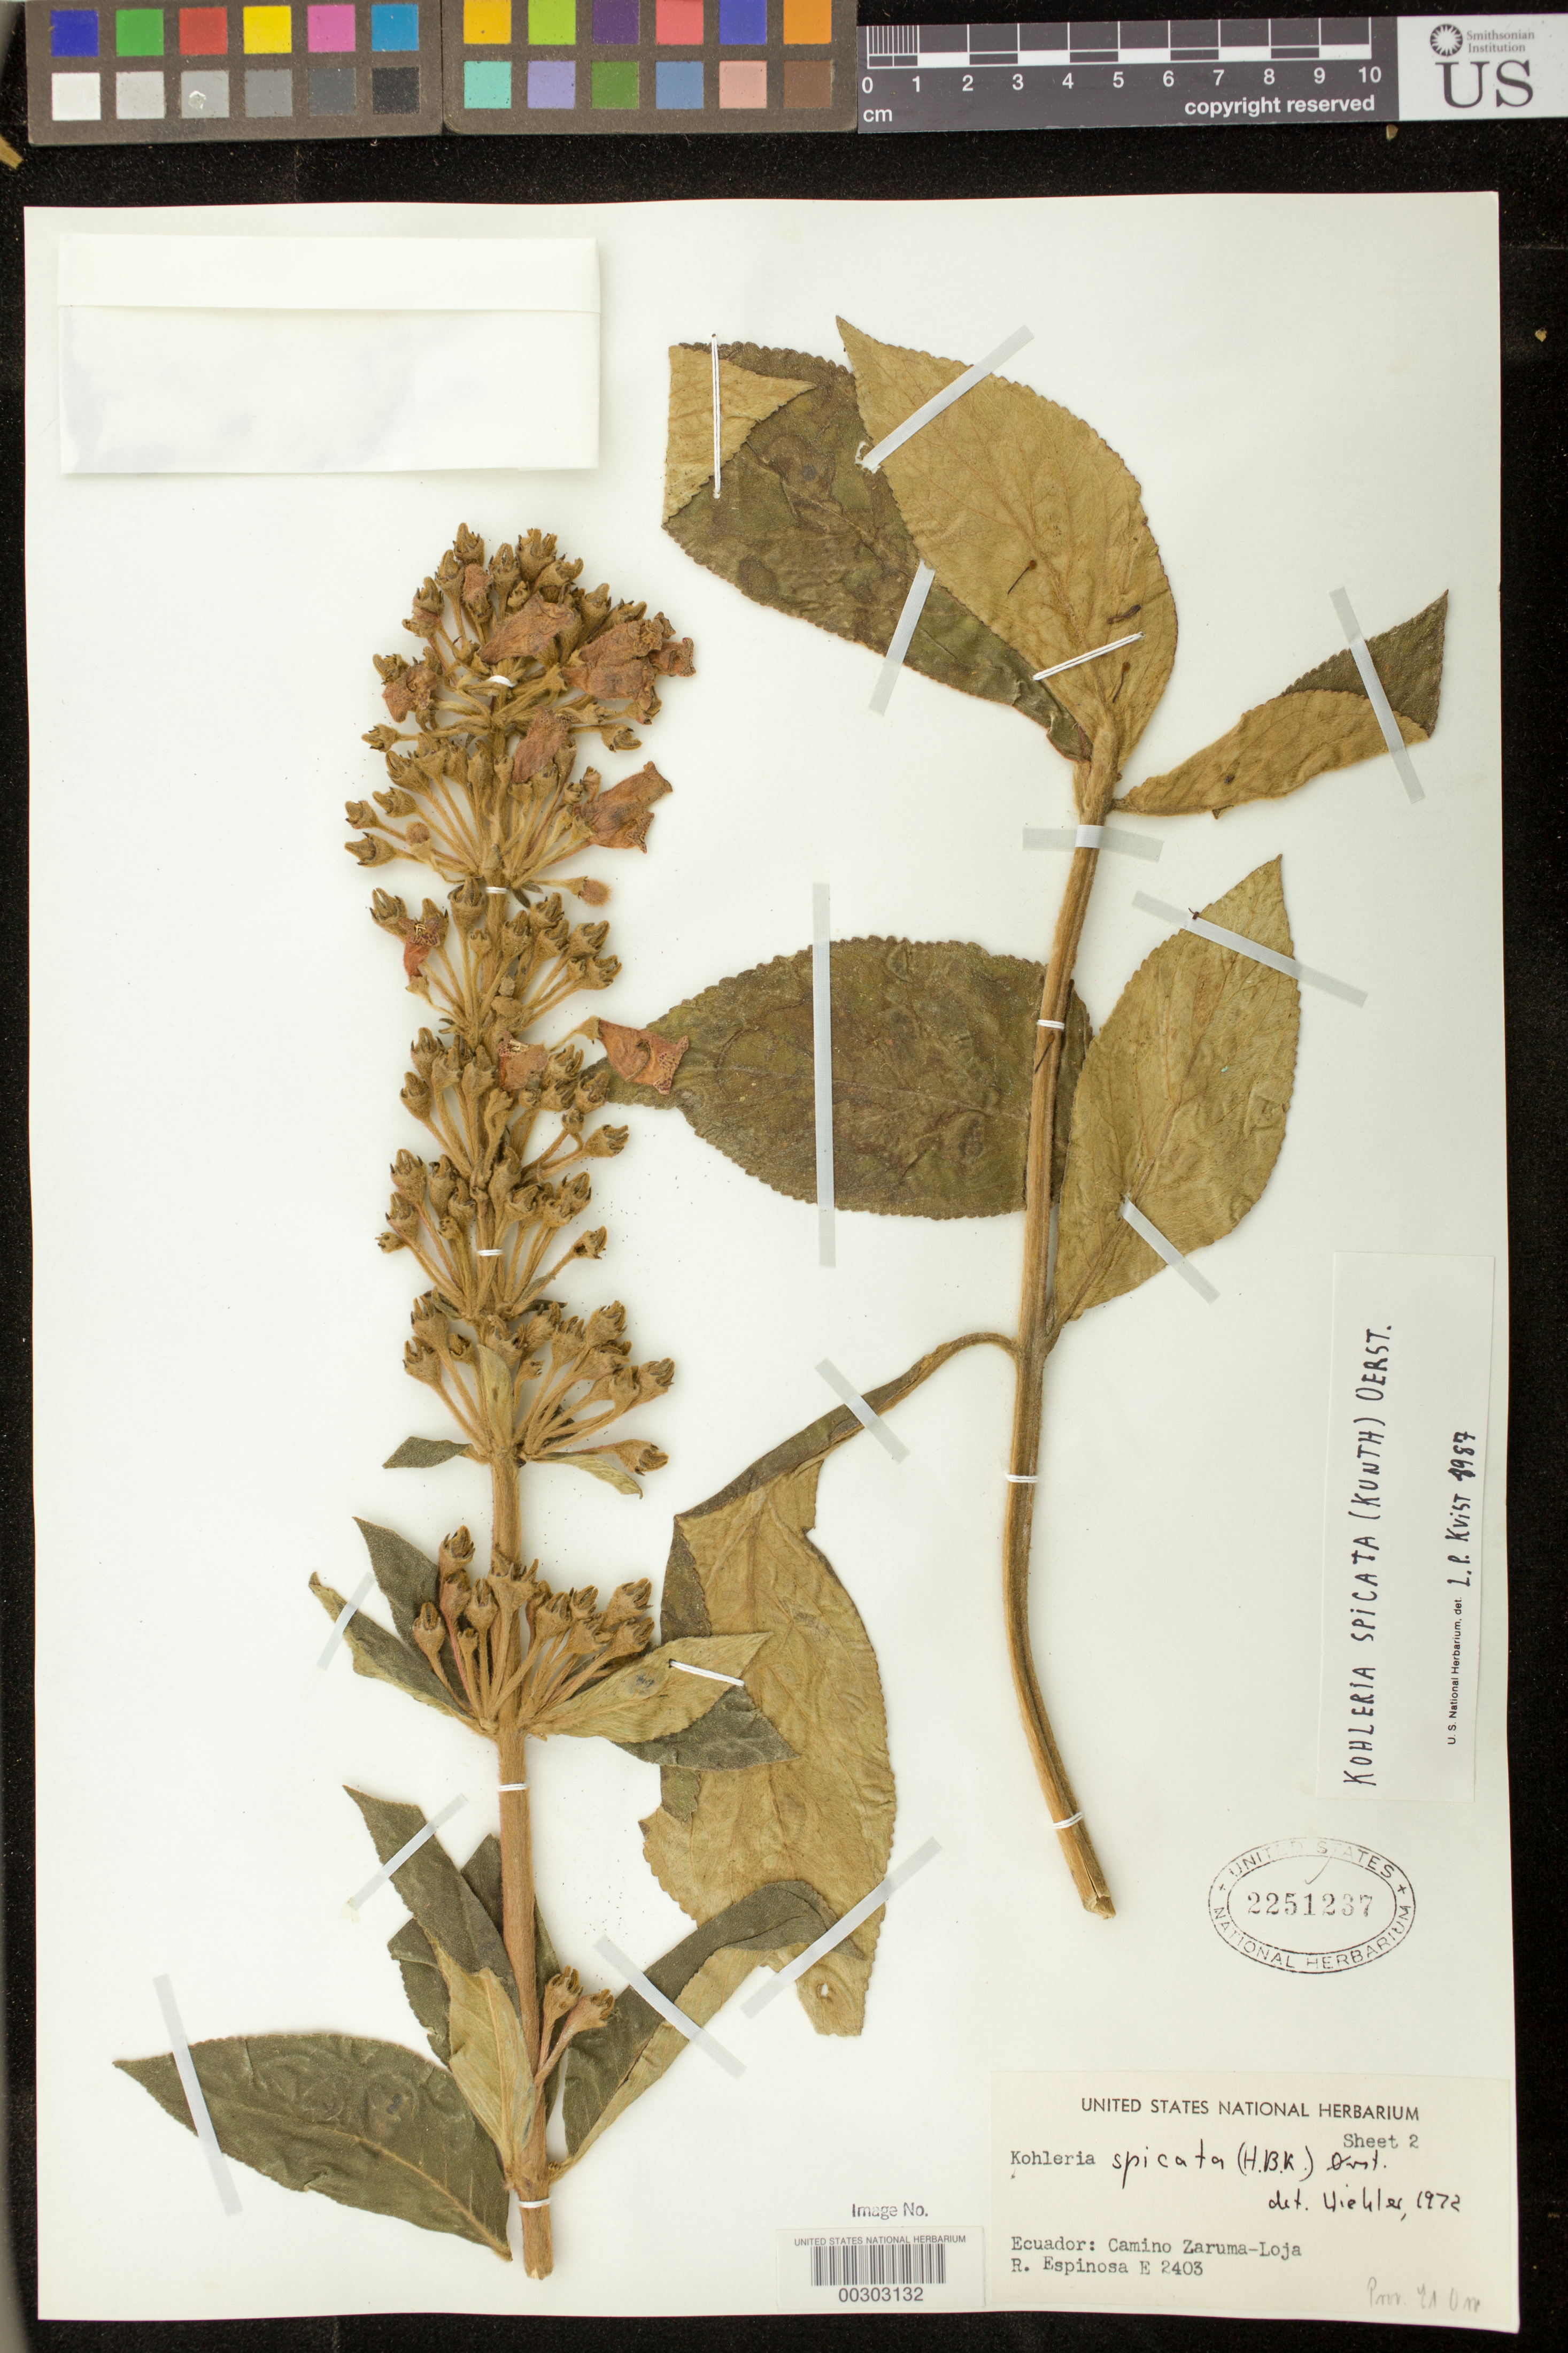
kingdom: Plantae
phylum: Tracheophyta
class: Magnoliopsida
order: Lamiales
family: Gesneriaceae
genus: Kohleria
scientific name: Kohleria spicata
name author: (Kunth) Oerst.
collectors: R. Espinosa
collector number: E- 2403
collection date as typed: May 1948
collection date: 1948-05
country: Ecuador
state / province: El Oro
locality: Zaruma-Loja road, not above Ambocas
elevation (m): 1100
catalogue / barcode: US 2251237